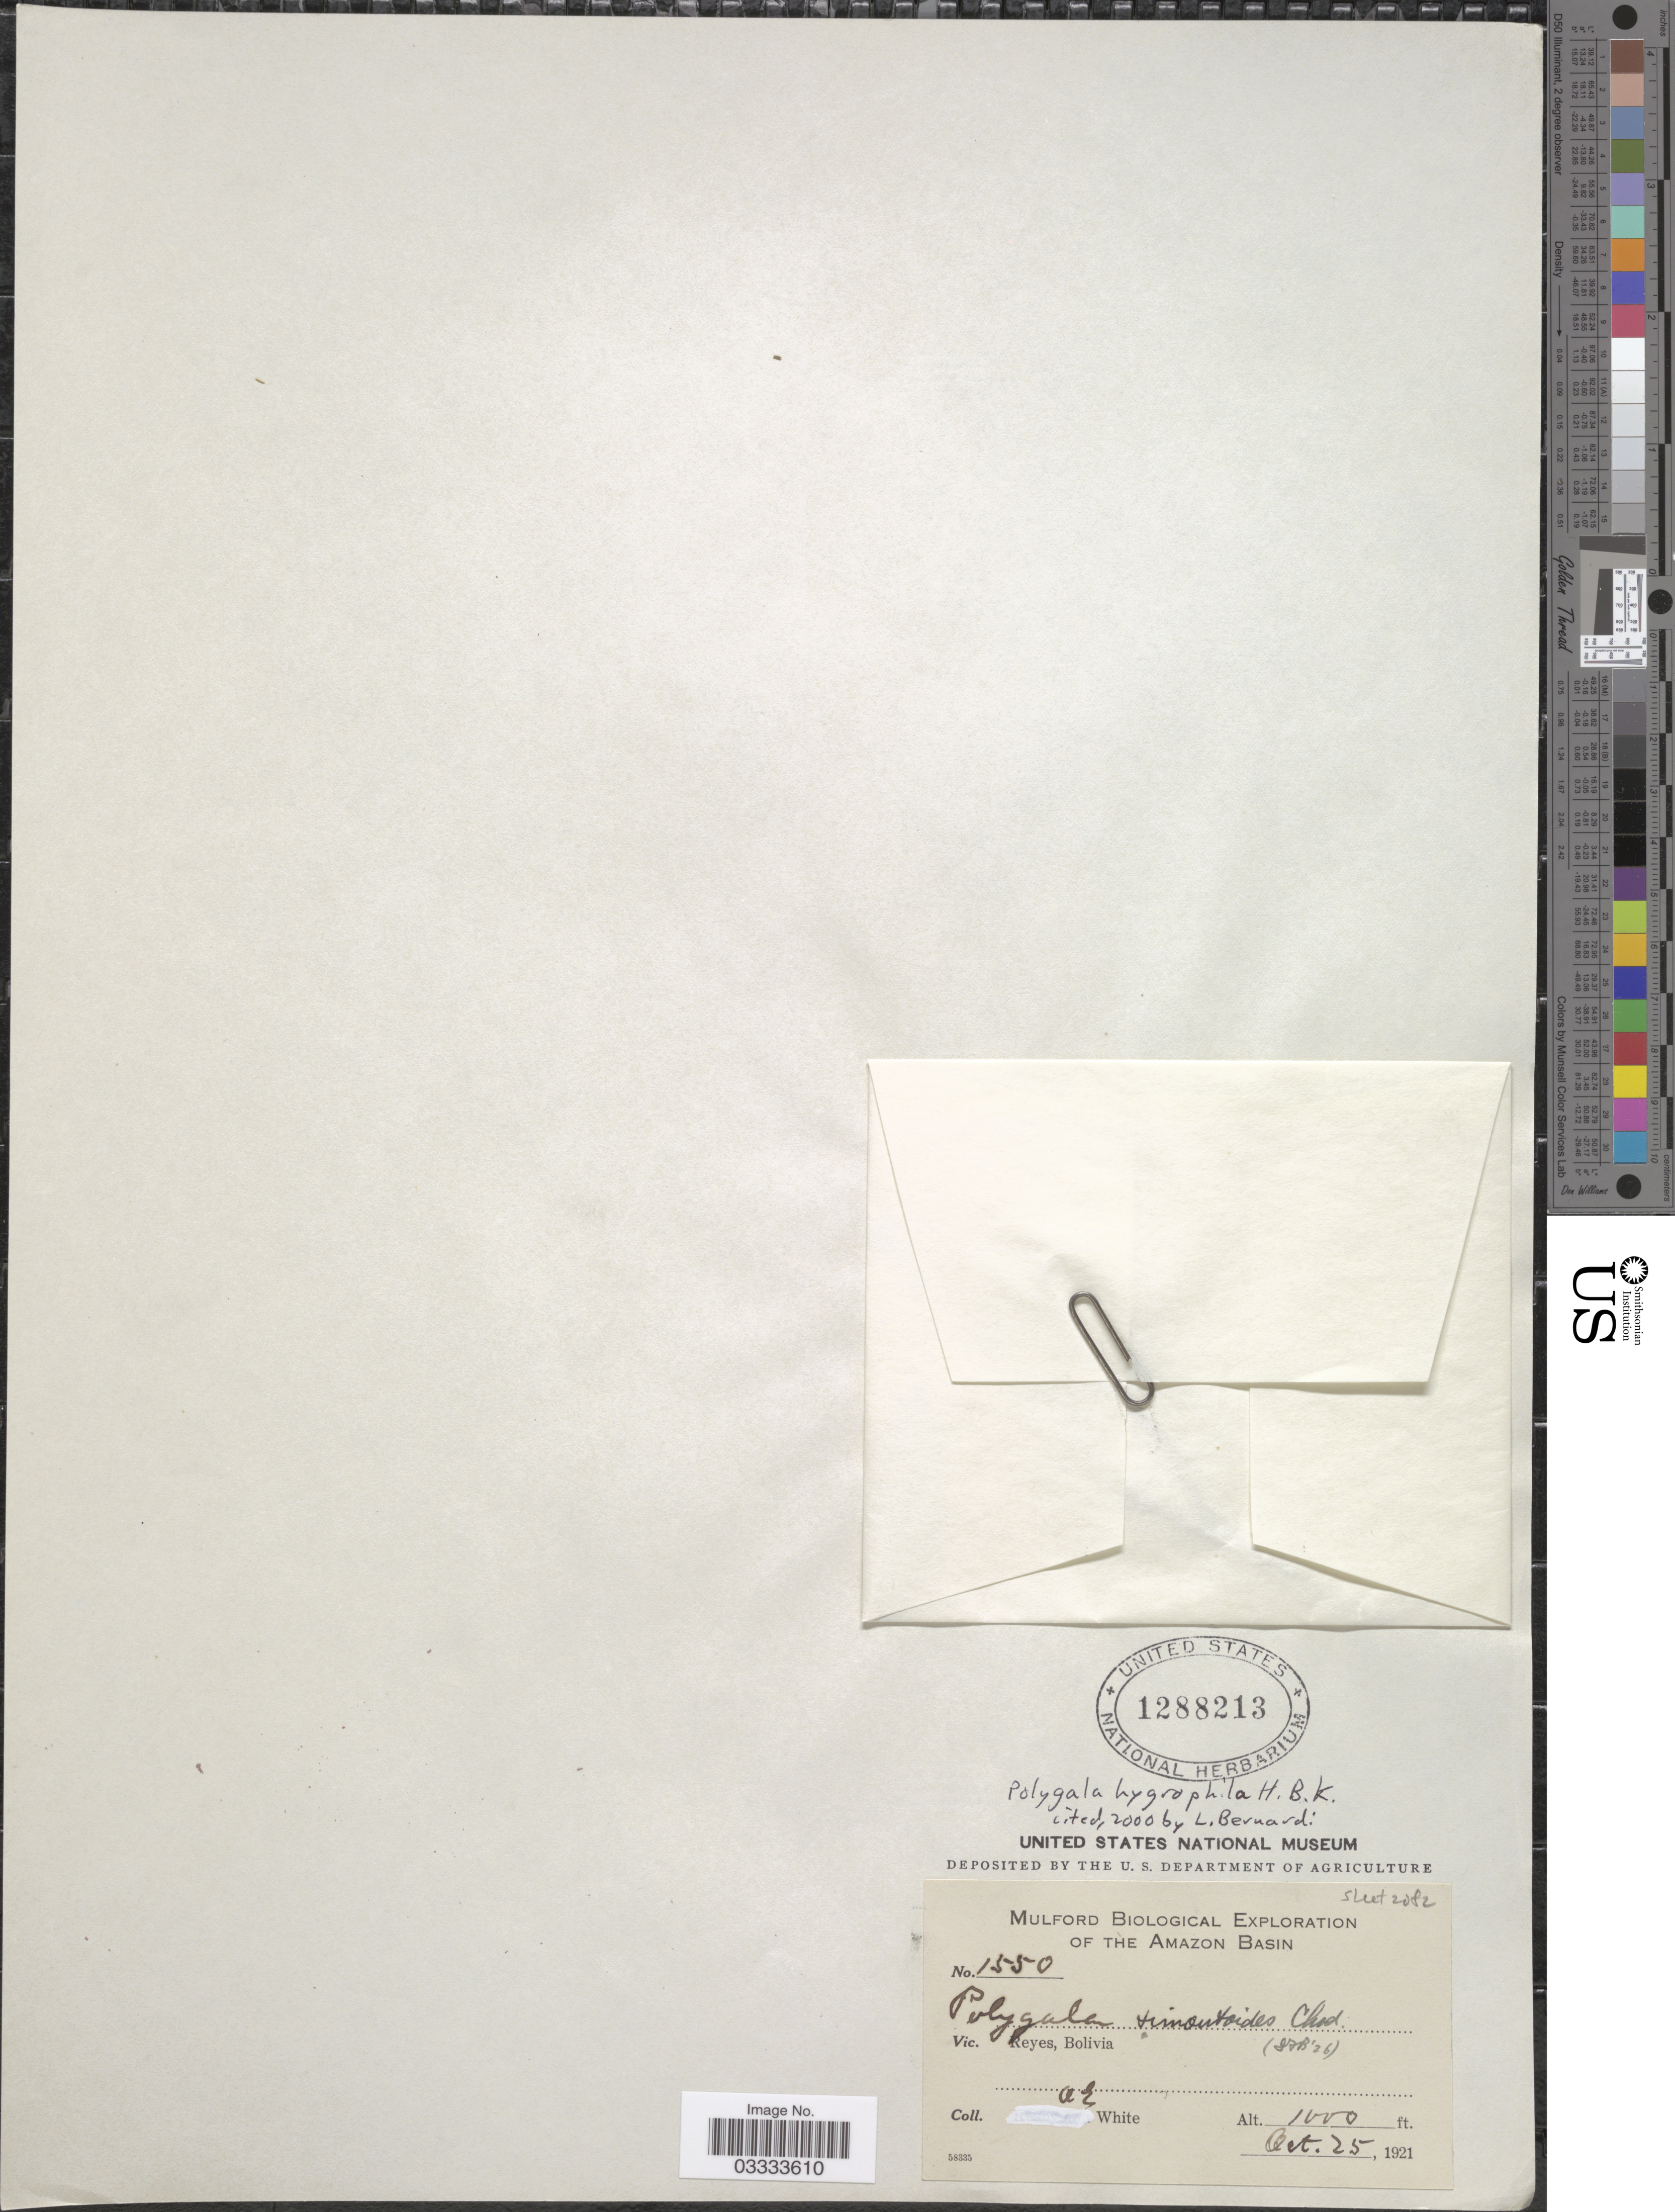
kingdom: Plantae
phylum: Tracheophyta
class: Magnoliopsida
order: Fabales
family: Polygalaceae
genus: Polygala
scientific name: Polygala hygrophila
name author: Kunth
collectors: O. E. White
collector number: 1550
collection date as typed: Oct. 25, 1921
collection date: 1921-10-25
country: Bolivia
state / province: Beni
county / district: José Ballivián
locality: Reyes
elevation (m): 305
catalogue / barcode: US 1288213